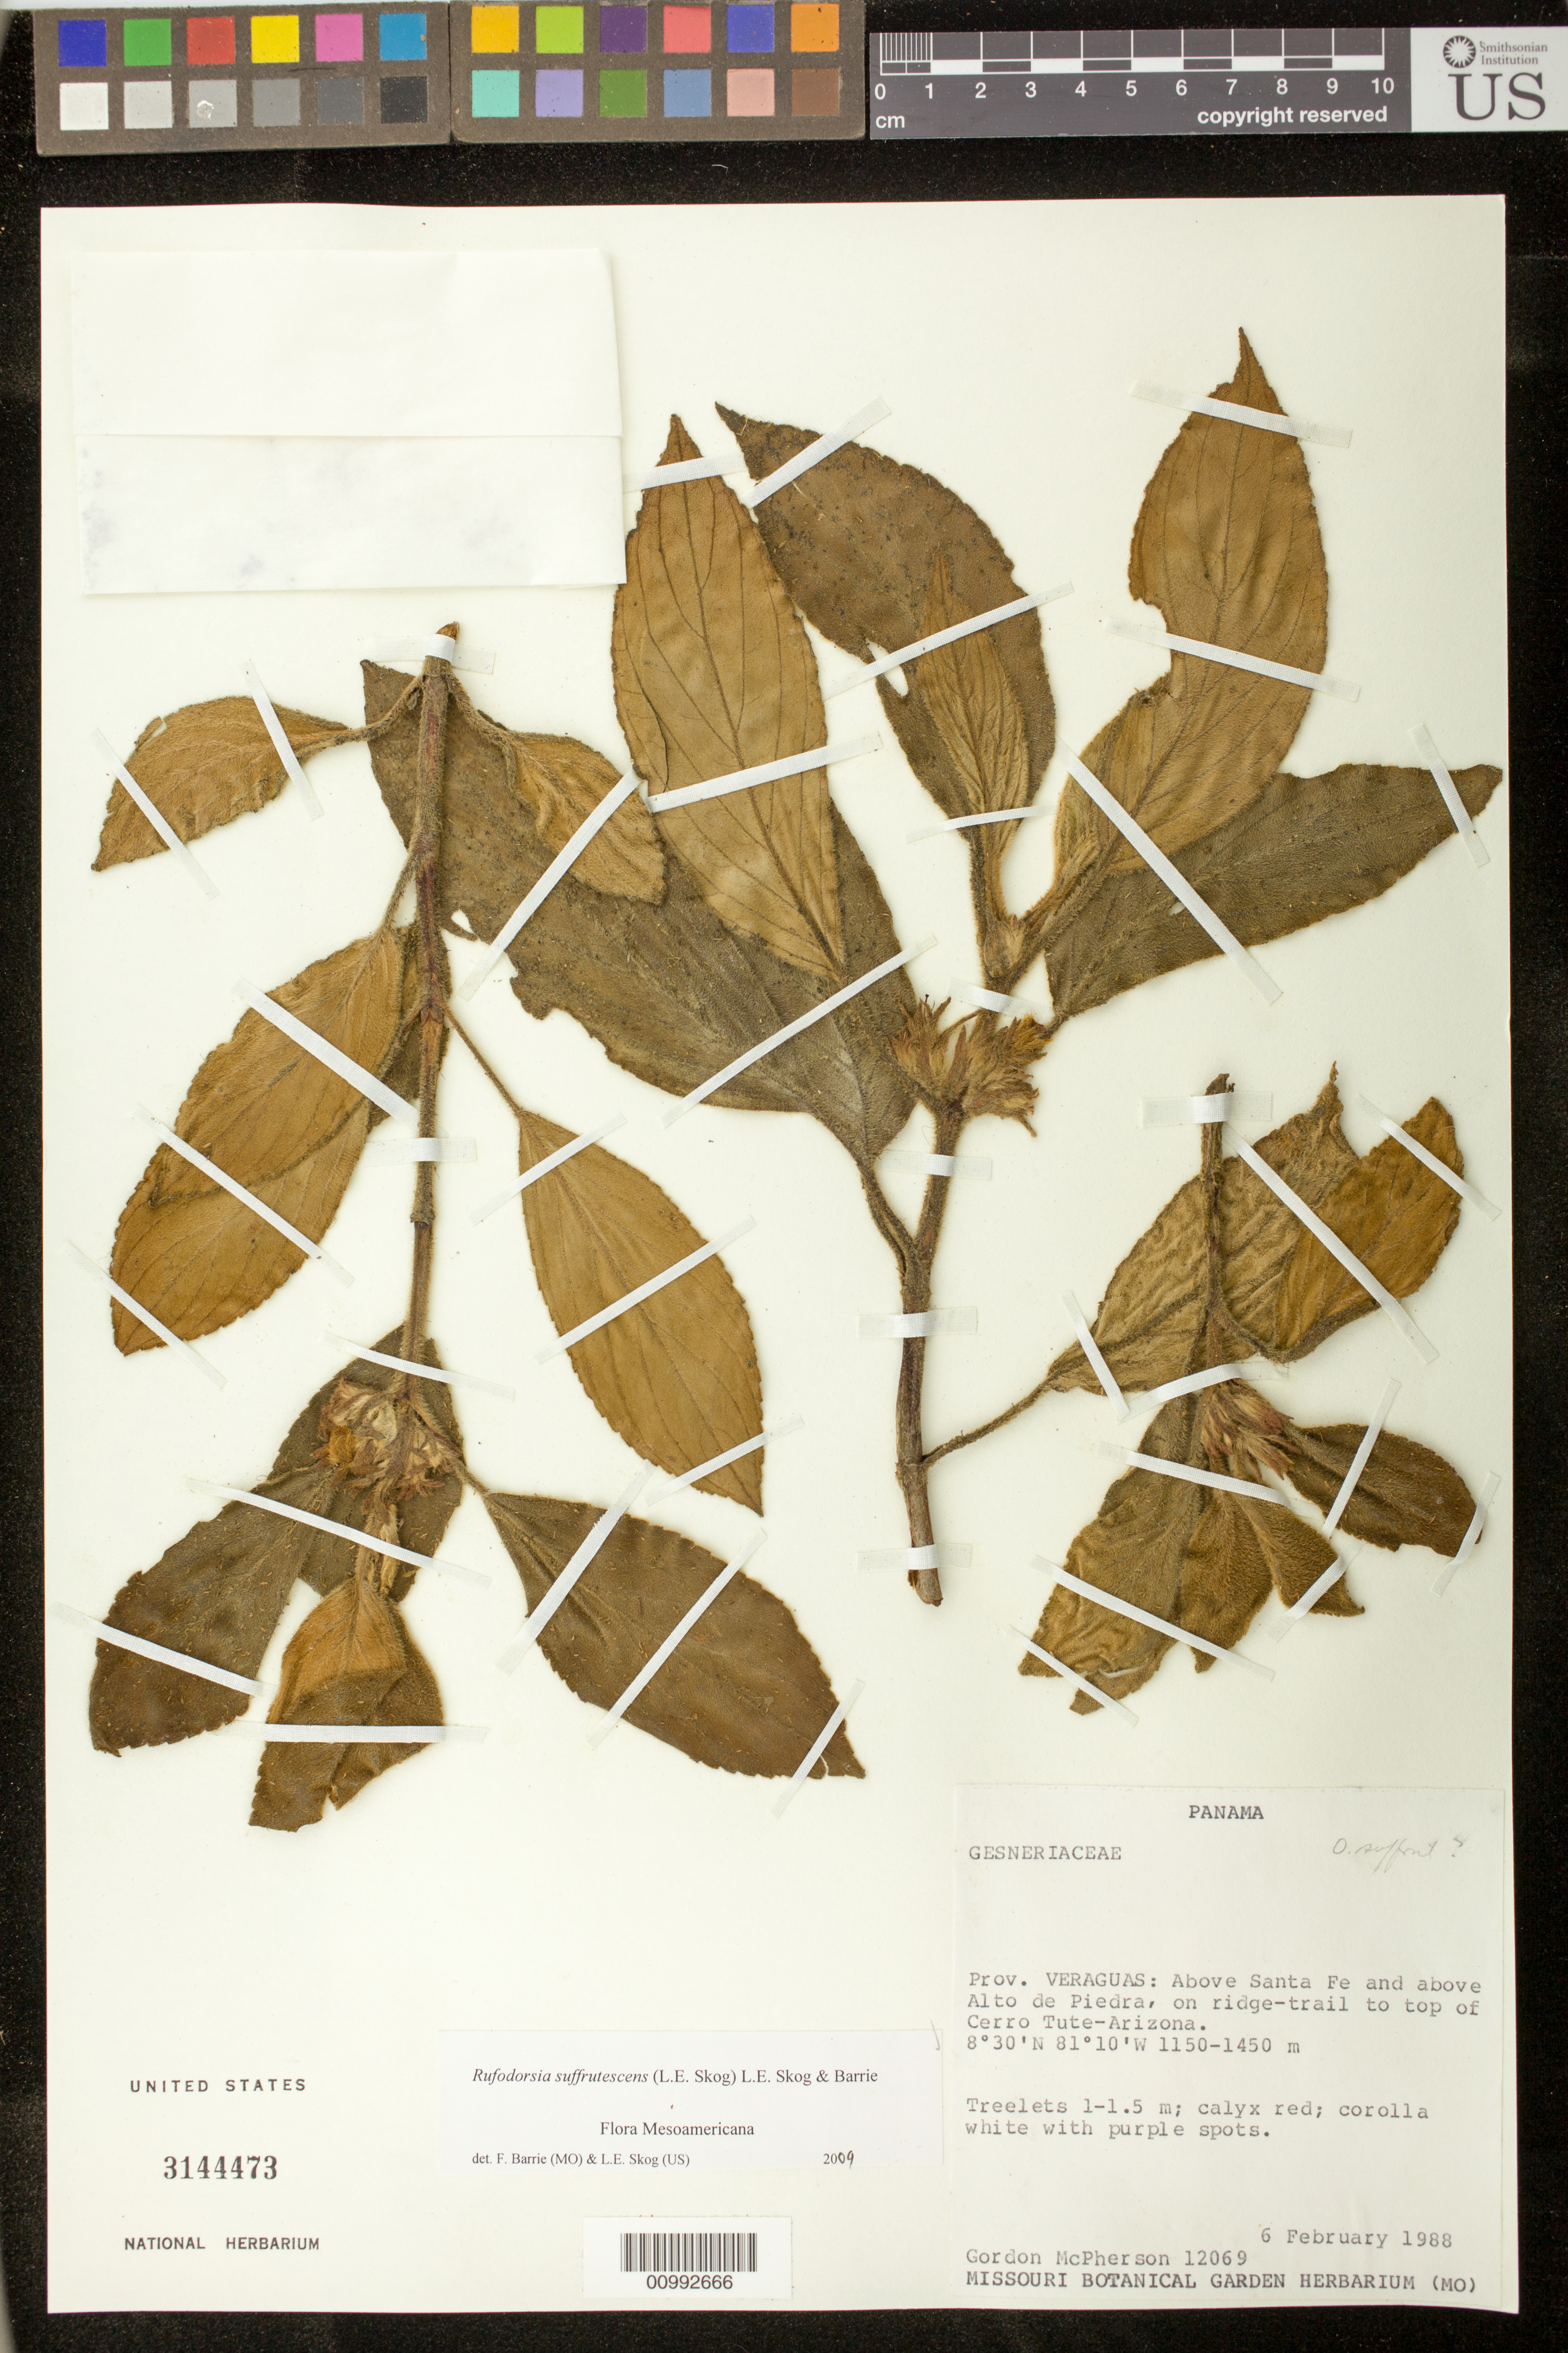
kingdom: Plantae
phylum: Tracheophyta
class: Magnoliopsida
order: Lamiales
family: Gesneriaceae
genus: Rufodorsia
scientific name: Rufodorsia suffrutescens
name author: (L.E. Skog) L.E. Skog & Barrie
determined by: Barrie, F. R.; Skog, Laurence E.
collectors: G. D. McPherson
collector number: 12069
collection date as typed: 06 Feb 1988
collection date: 1988-02-06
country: Panama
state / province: Veraguas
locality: Prov. Veraguas: above Santa Fe and above Alto de Piedra, on ridge-trail to top of Cerro Tute-Arizona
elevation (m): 1150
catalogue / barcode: US 3144473